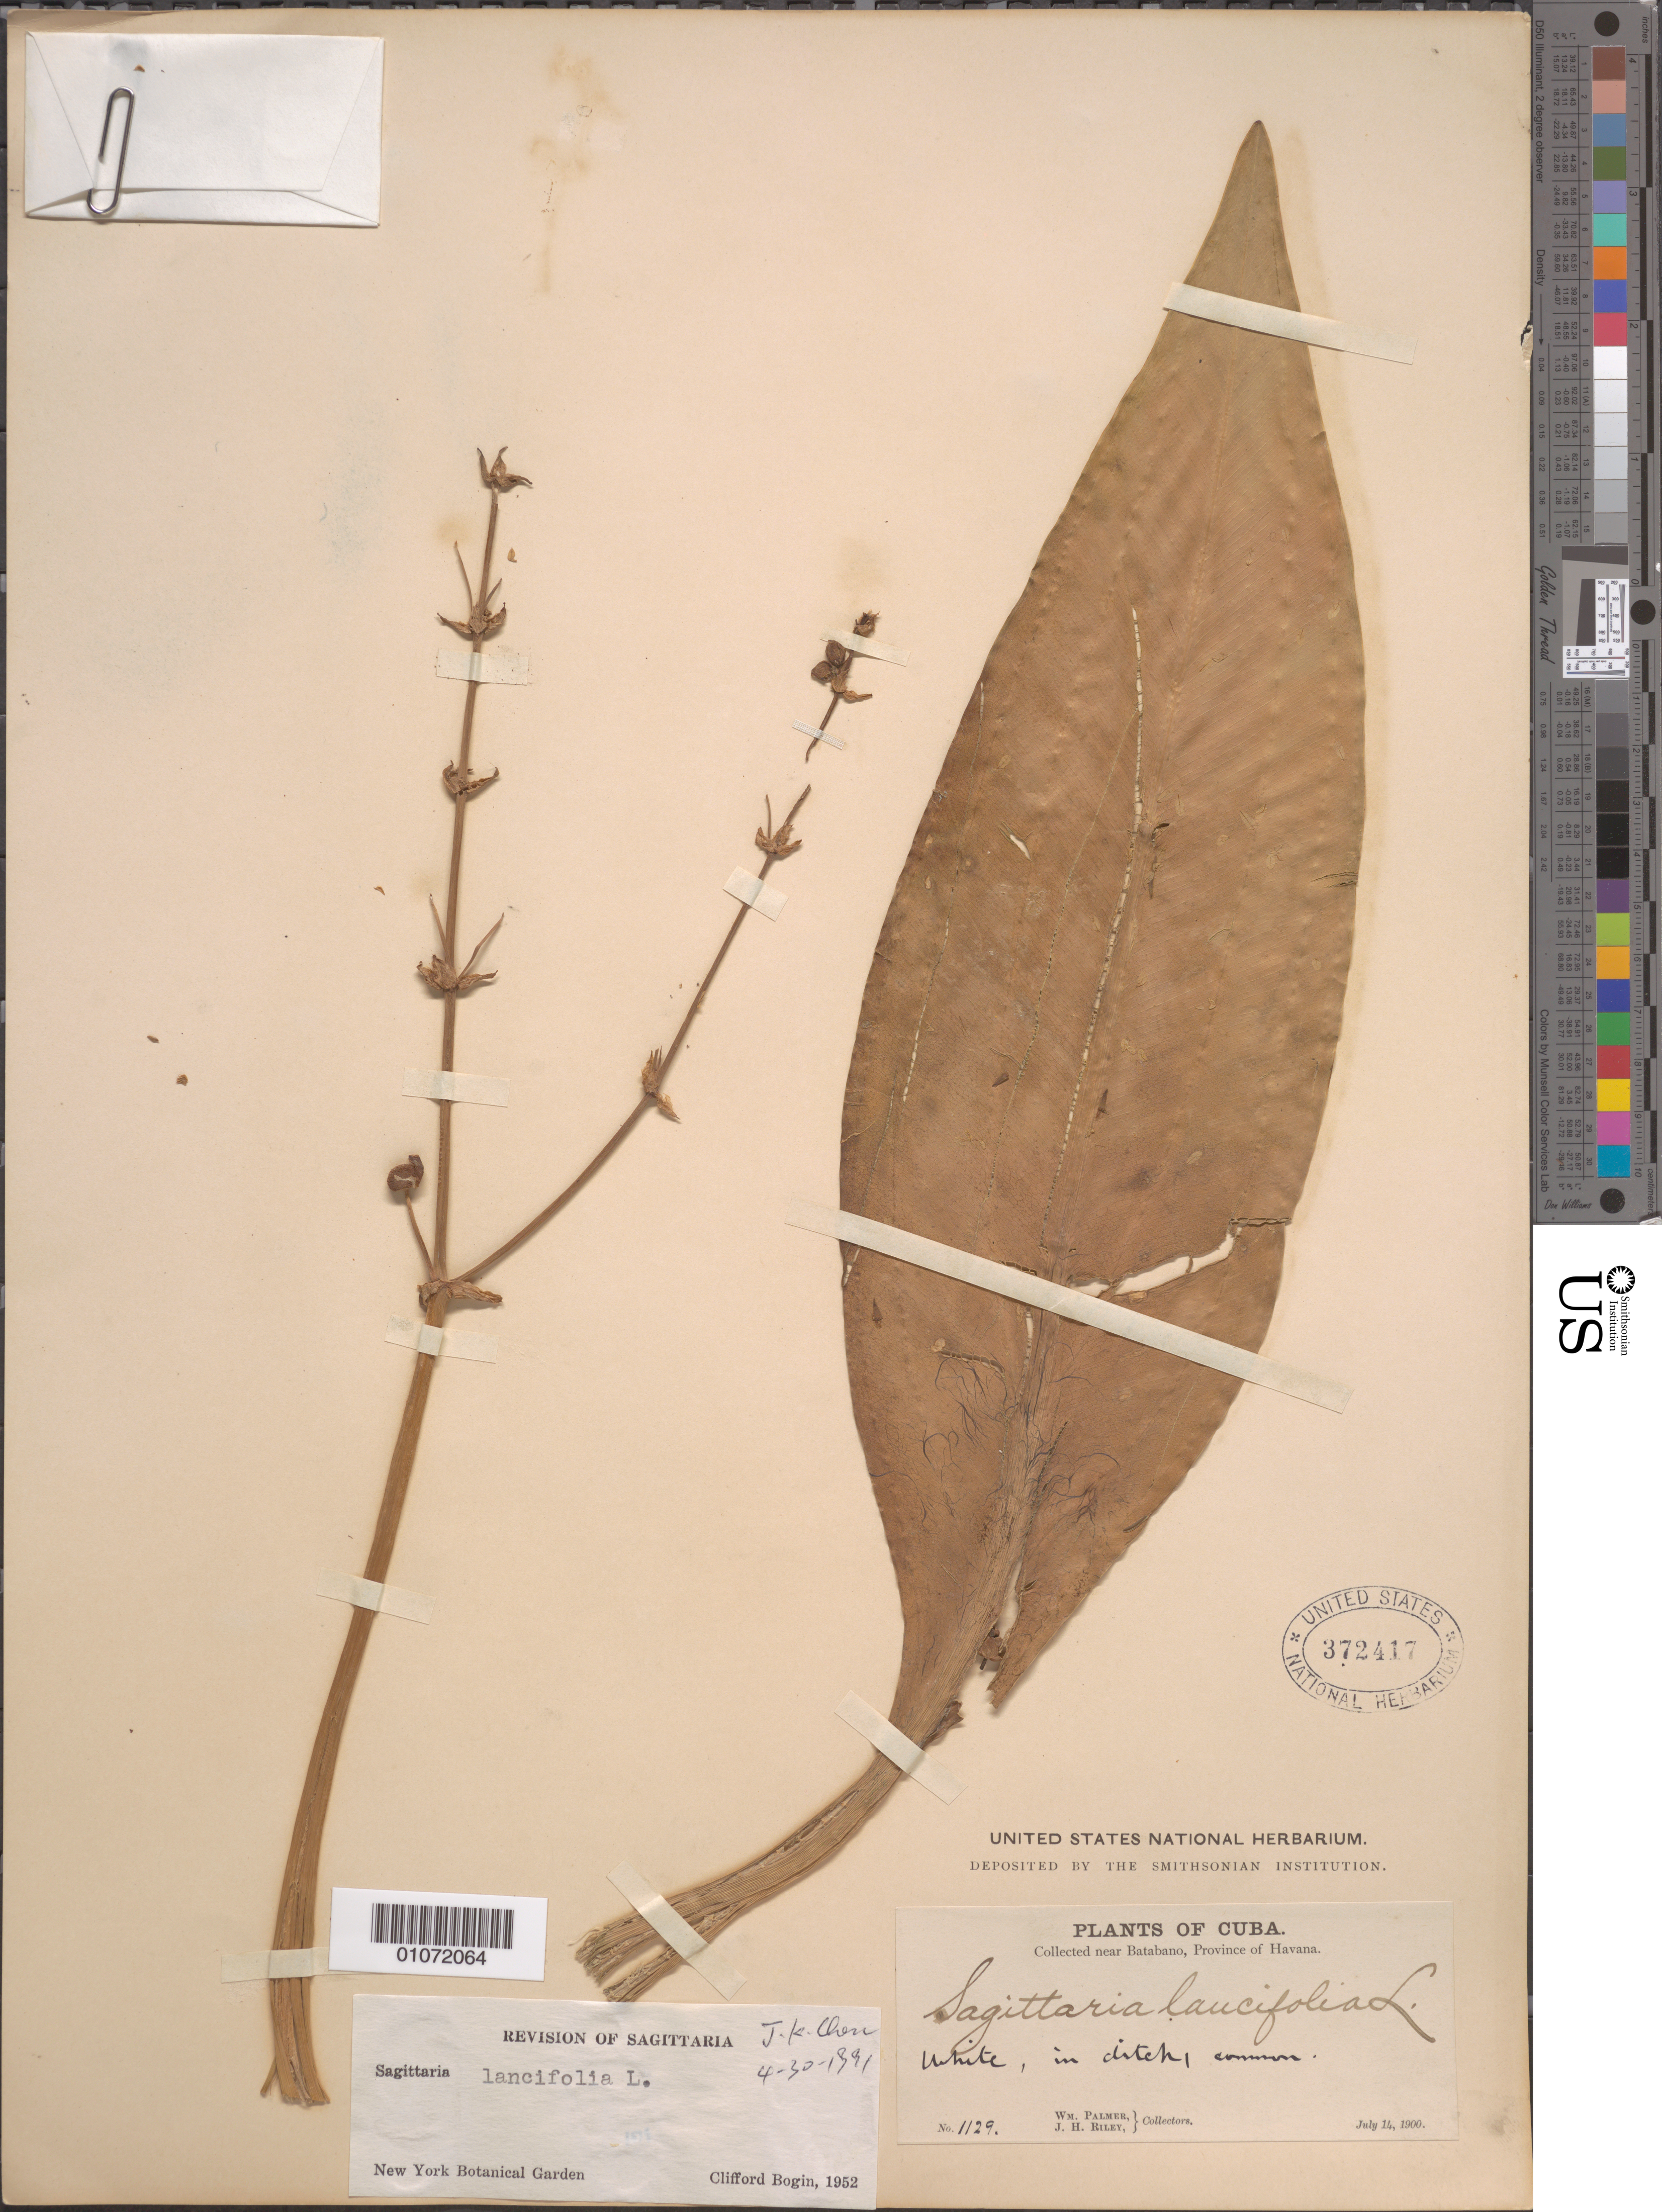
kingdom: Plantae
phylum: Tracheophyta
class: Liliopsida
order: Alismatales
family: Alismataceae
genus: Sagittaria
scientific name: Sagittaria lancifolia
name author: L.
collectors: W. Palmer & J. H. Riley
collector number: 1129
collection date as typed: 14 Jul 1900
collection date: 1900-07-14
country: Cuba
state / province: La Habana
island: Cuba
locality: in ditch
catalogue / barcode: US 372417